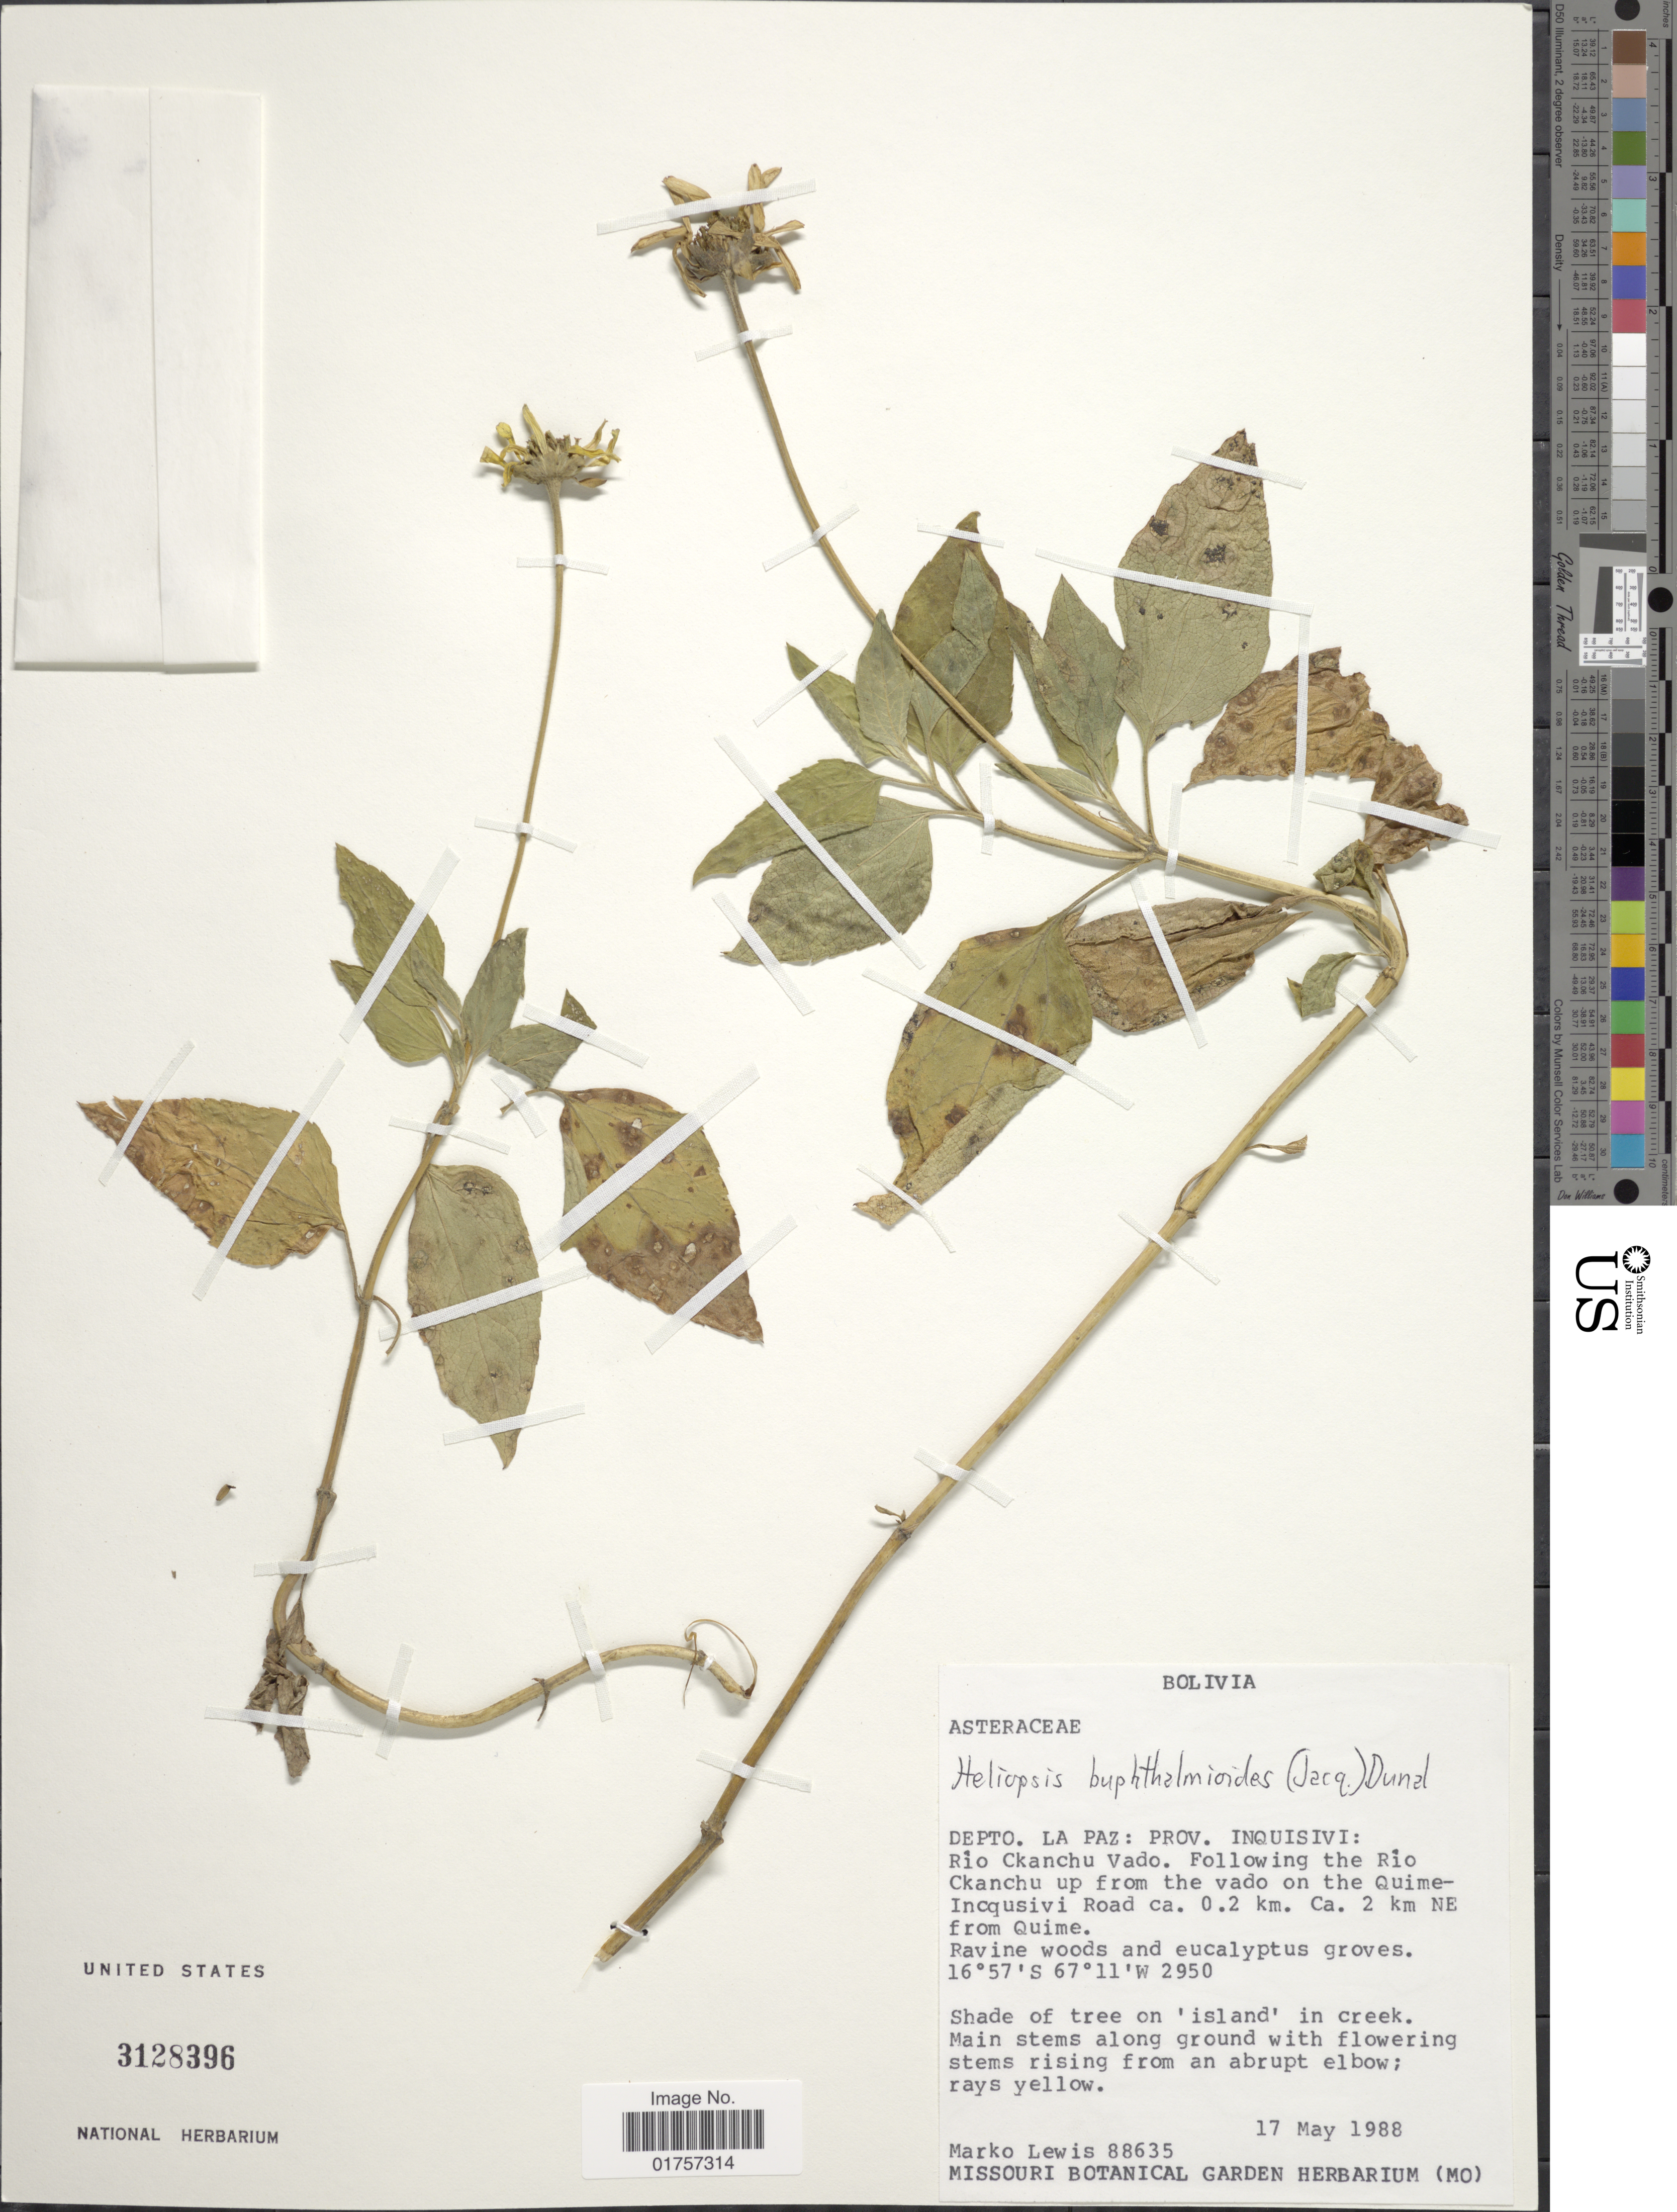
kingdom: Plantae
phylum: Tracheophyta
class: Magnoliopsida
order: Asterales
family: Asteraceae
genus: Heliopsis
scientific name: Heliopsis buphthalmoides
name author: (Jacq.) Dunal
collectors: M. A. Lewis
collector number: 88635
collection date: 1988-05-17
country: Bolivia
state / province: La Paz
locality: Prov. Inquisivi: Rio Ckanchu Vado. Following the Rio Ckanchu up from the vado on the Quime-Incqusivi Road ca. 0.2 km. Ca. 2 km NE from Quime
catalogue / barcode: US 3128396